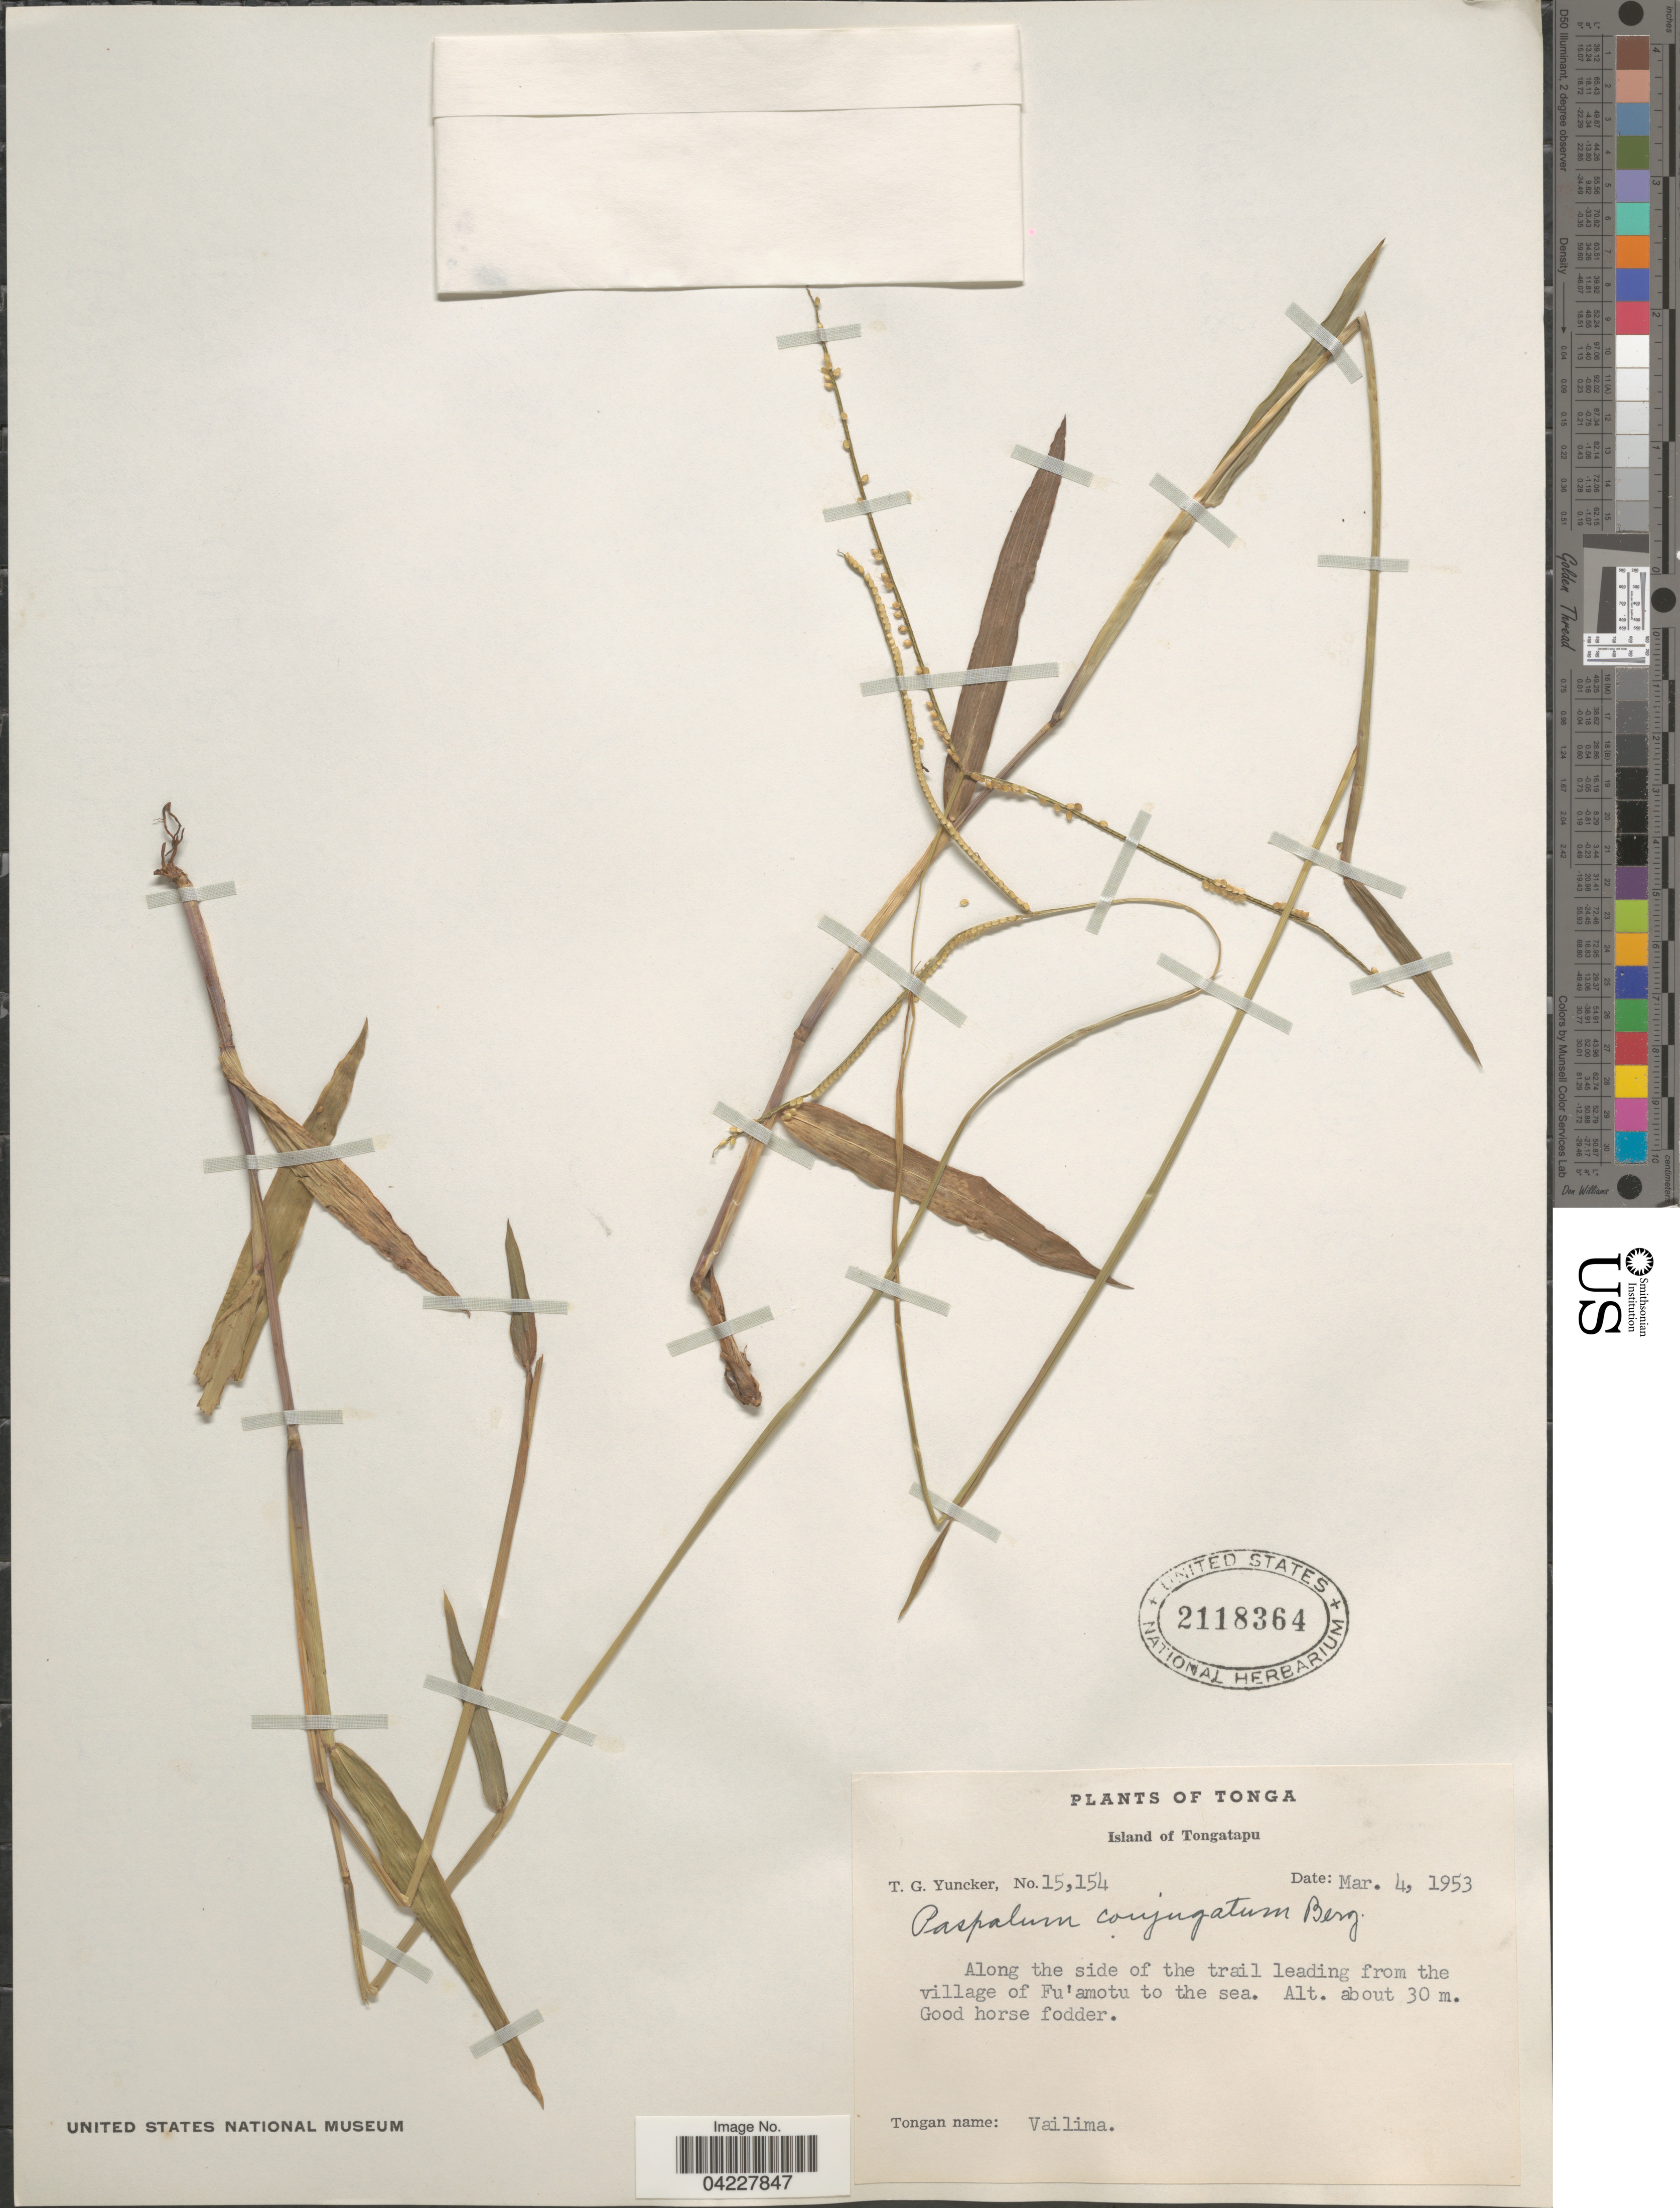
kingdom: Plantae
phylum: Tracheophyta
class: Liliopsida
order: Poales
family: Poaceae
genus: Paspalum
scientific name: Paspalum conjugatum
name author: P.J. Bergius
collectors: T. G. Yuncker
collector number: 15154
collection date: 1953-03-04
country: Tonga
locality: Island of Tongatapu. Along the side of the trail leading from the village of Fu'amotu to the sea.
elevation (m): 30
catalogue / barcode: US 2118364